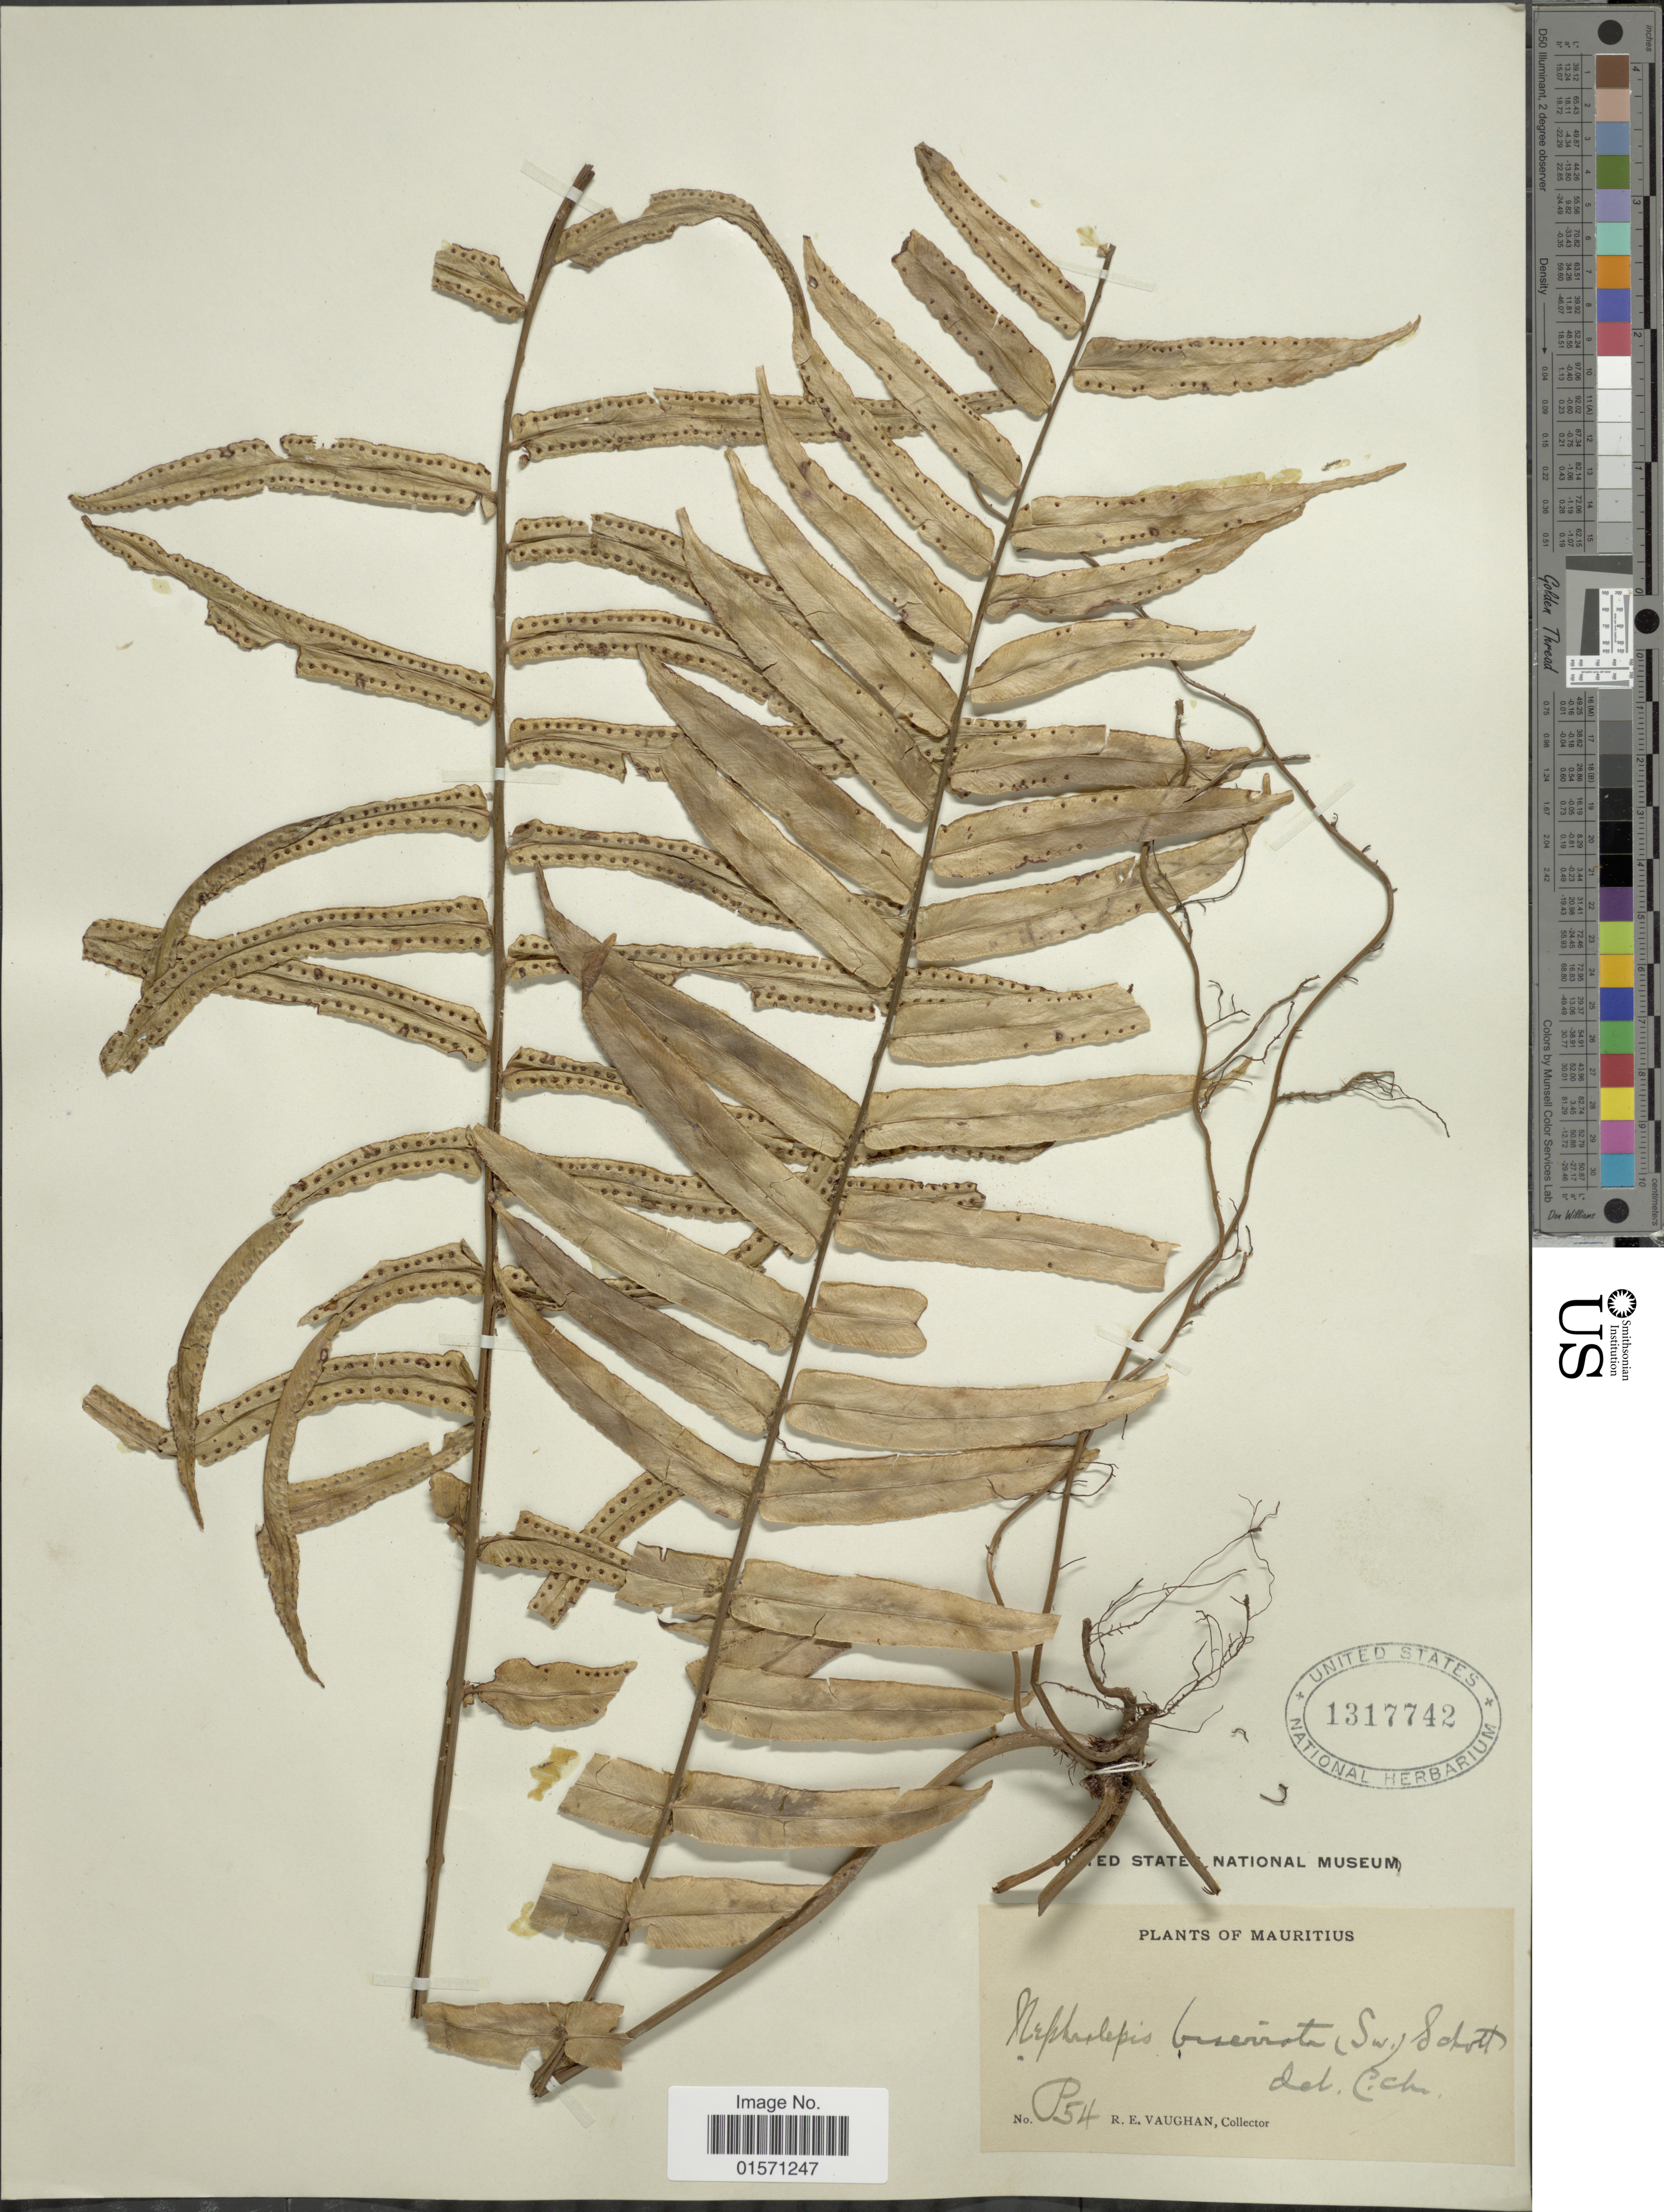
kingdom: Plantae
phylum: Tracheophyta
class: Polypodiopsida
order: Polypodiales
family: Nephrolepidaceae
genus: Nephrolepis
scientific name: Nephrolepis biserrata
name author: (Sw.) Schott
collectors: R. Vaughan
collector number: P54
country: Mauritius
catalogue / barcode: US 1317742